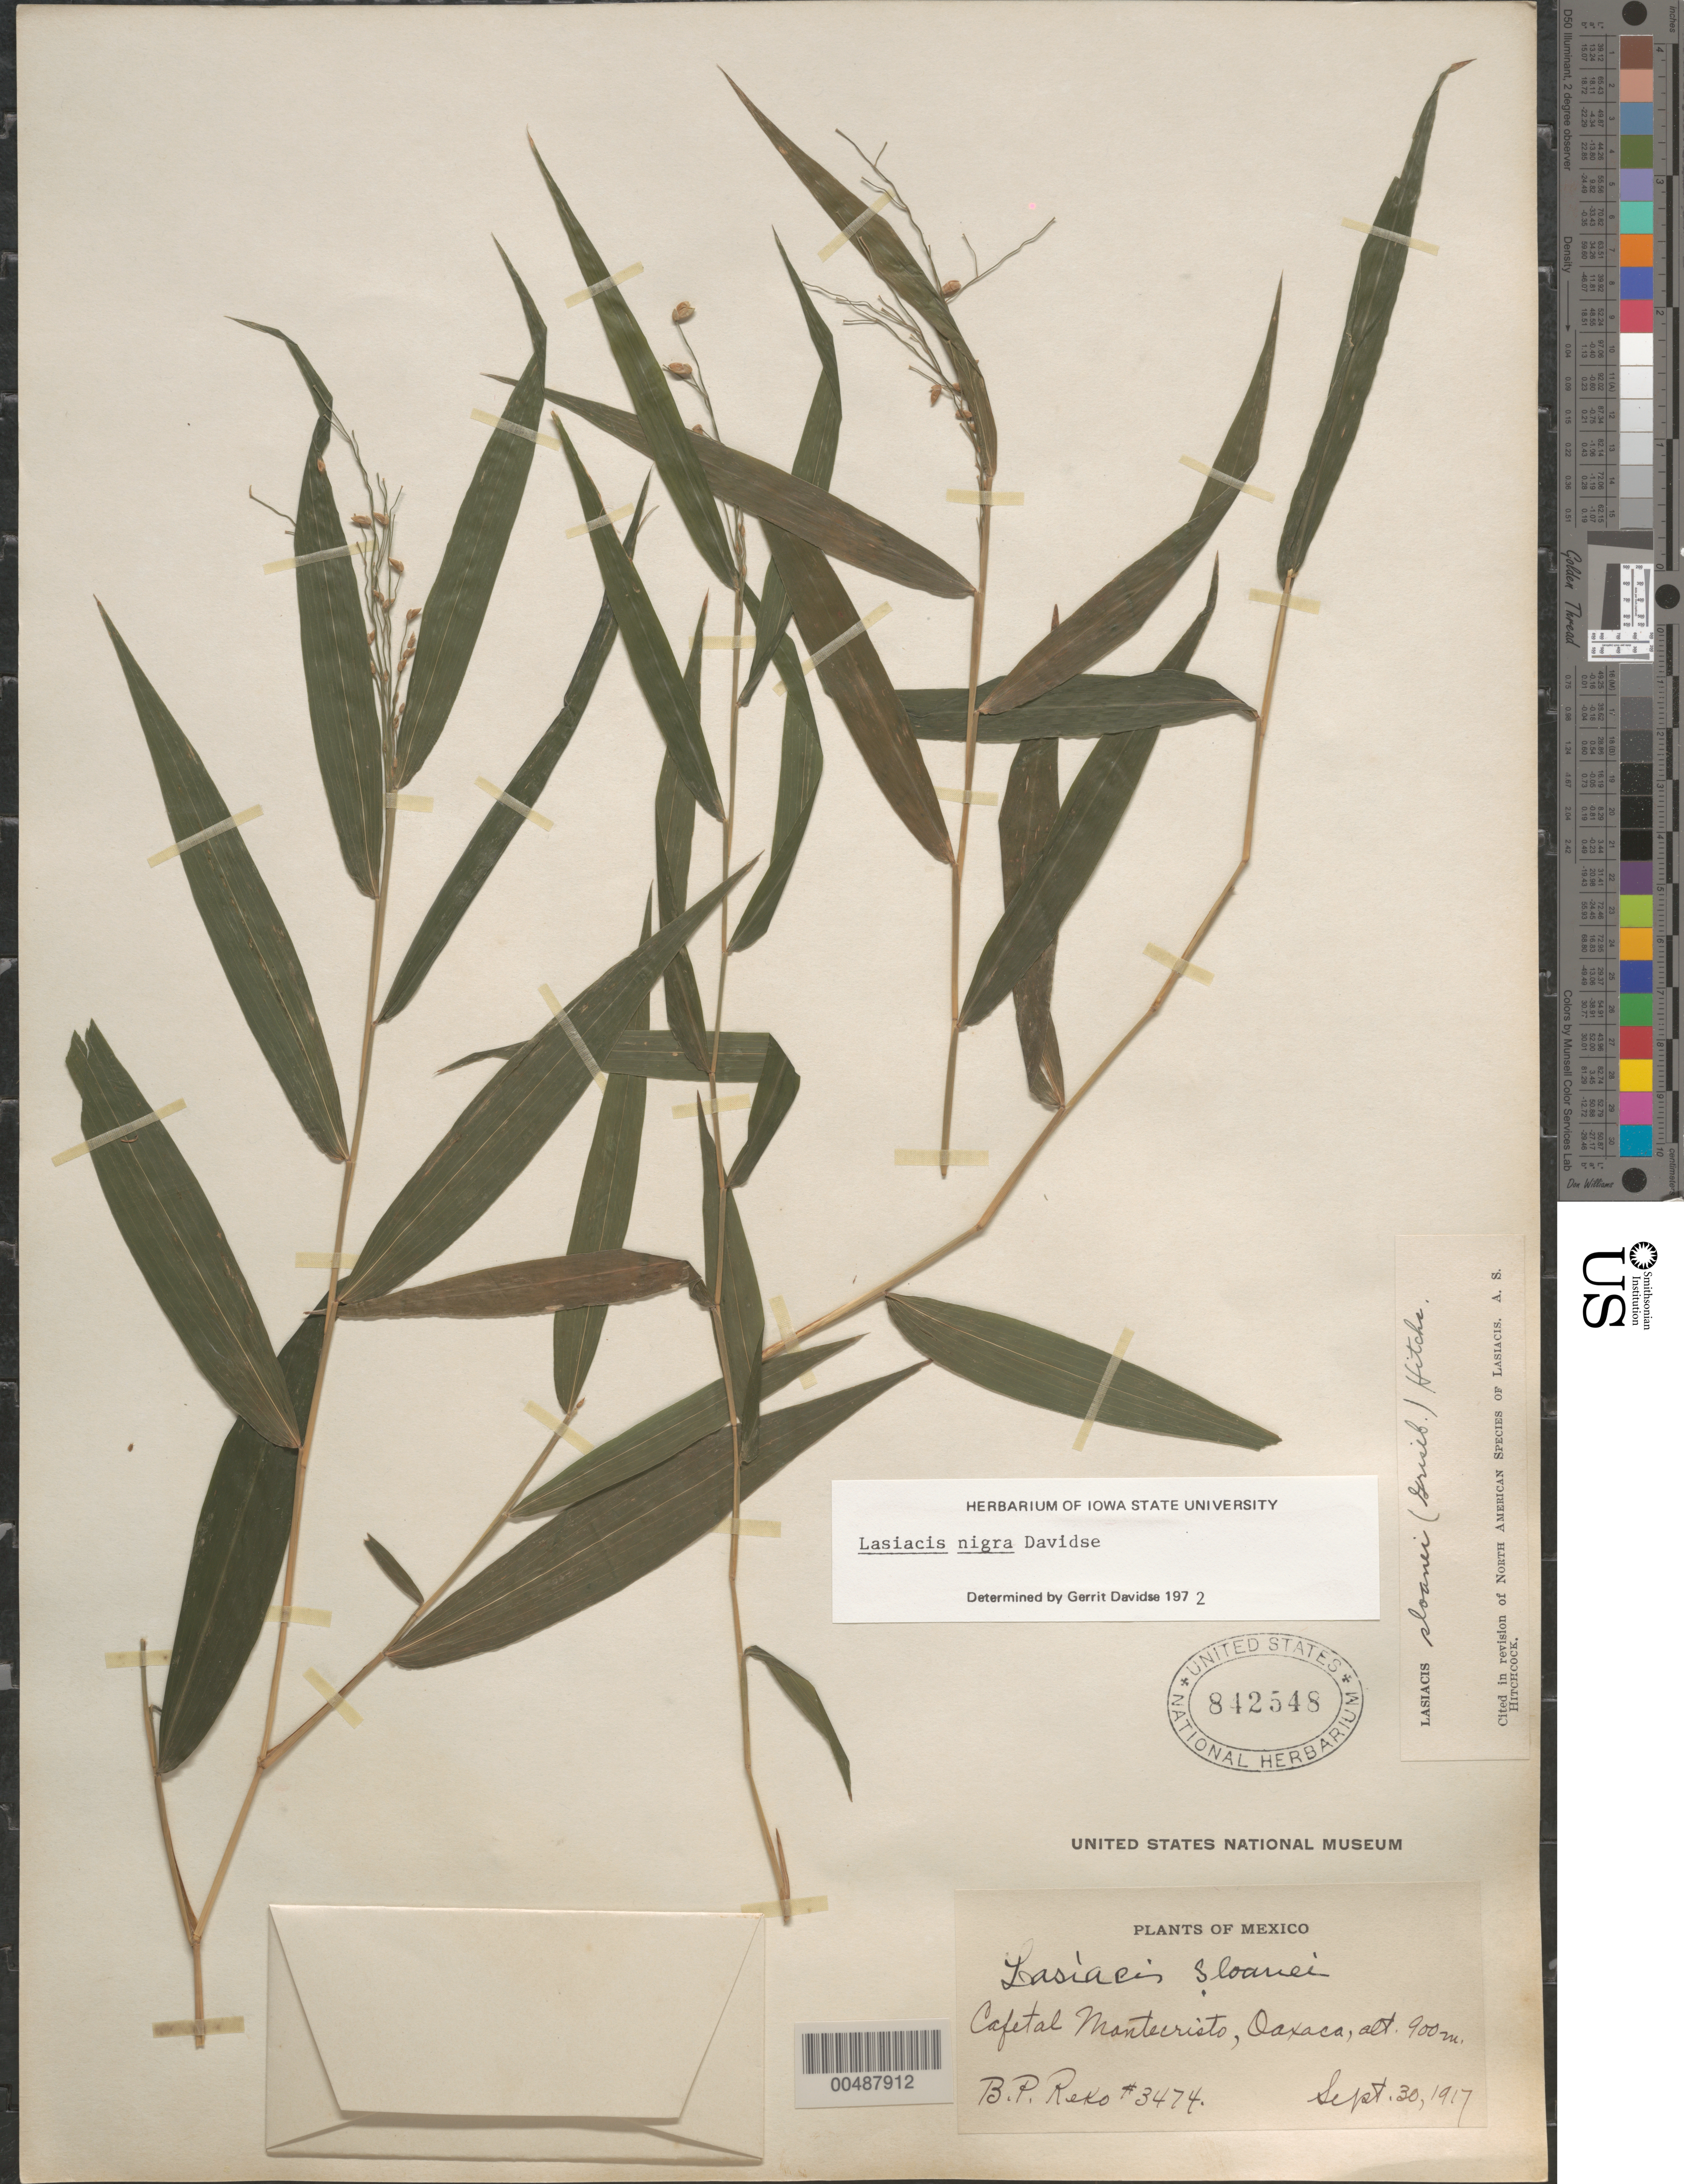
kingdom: Plantae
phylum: Tracheophyta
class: Liliopsida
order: Poales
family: Poaceae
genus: Lasiacis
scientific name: Lasiacis maxonii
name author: Swallen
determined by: Davidse, Gerrit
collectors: B. P. Reko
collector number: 3474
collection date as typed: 30 Sep 1917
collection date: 1917-09-30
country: Mexico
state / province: Oaxaca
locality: Cafetal Montecristo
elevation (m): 900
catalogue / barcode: US 842548